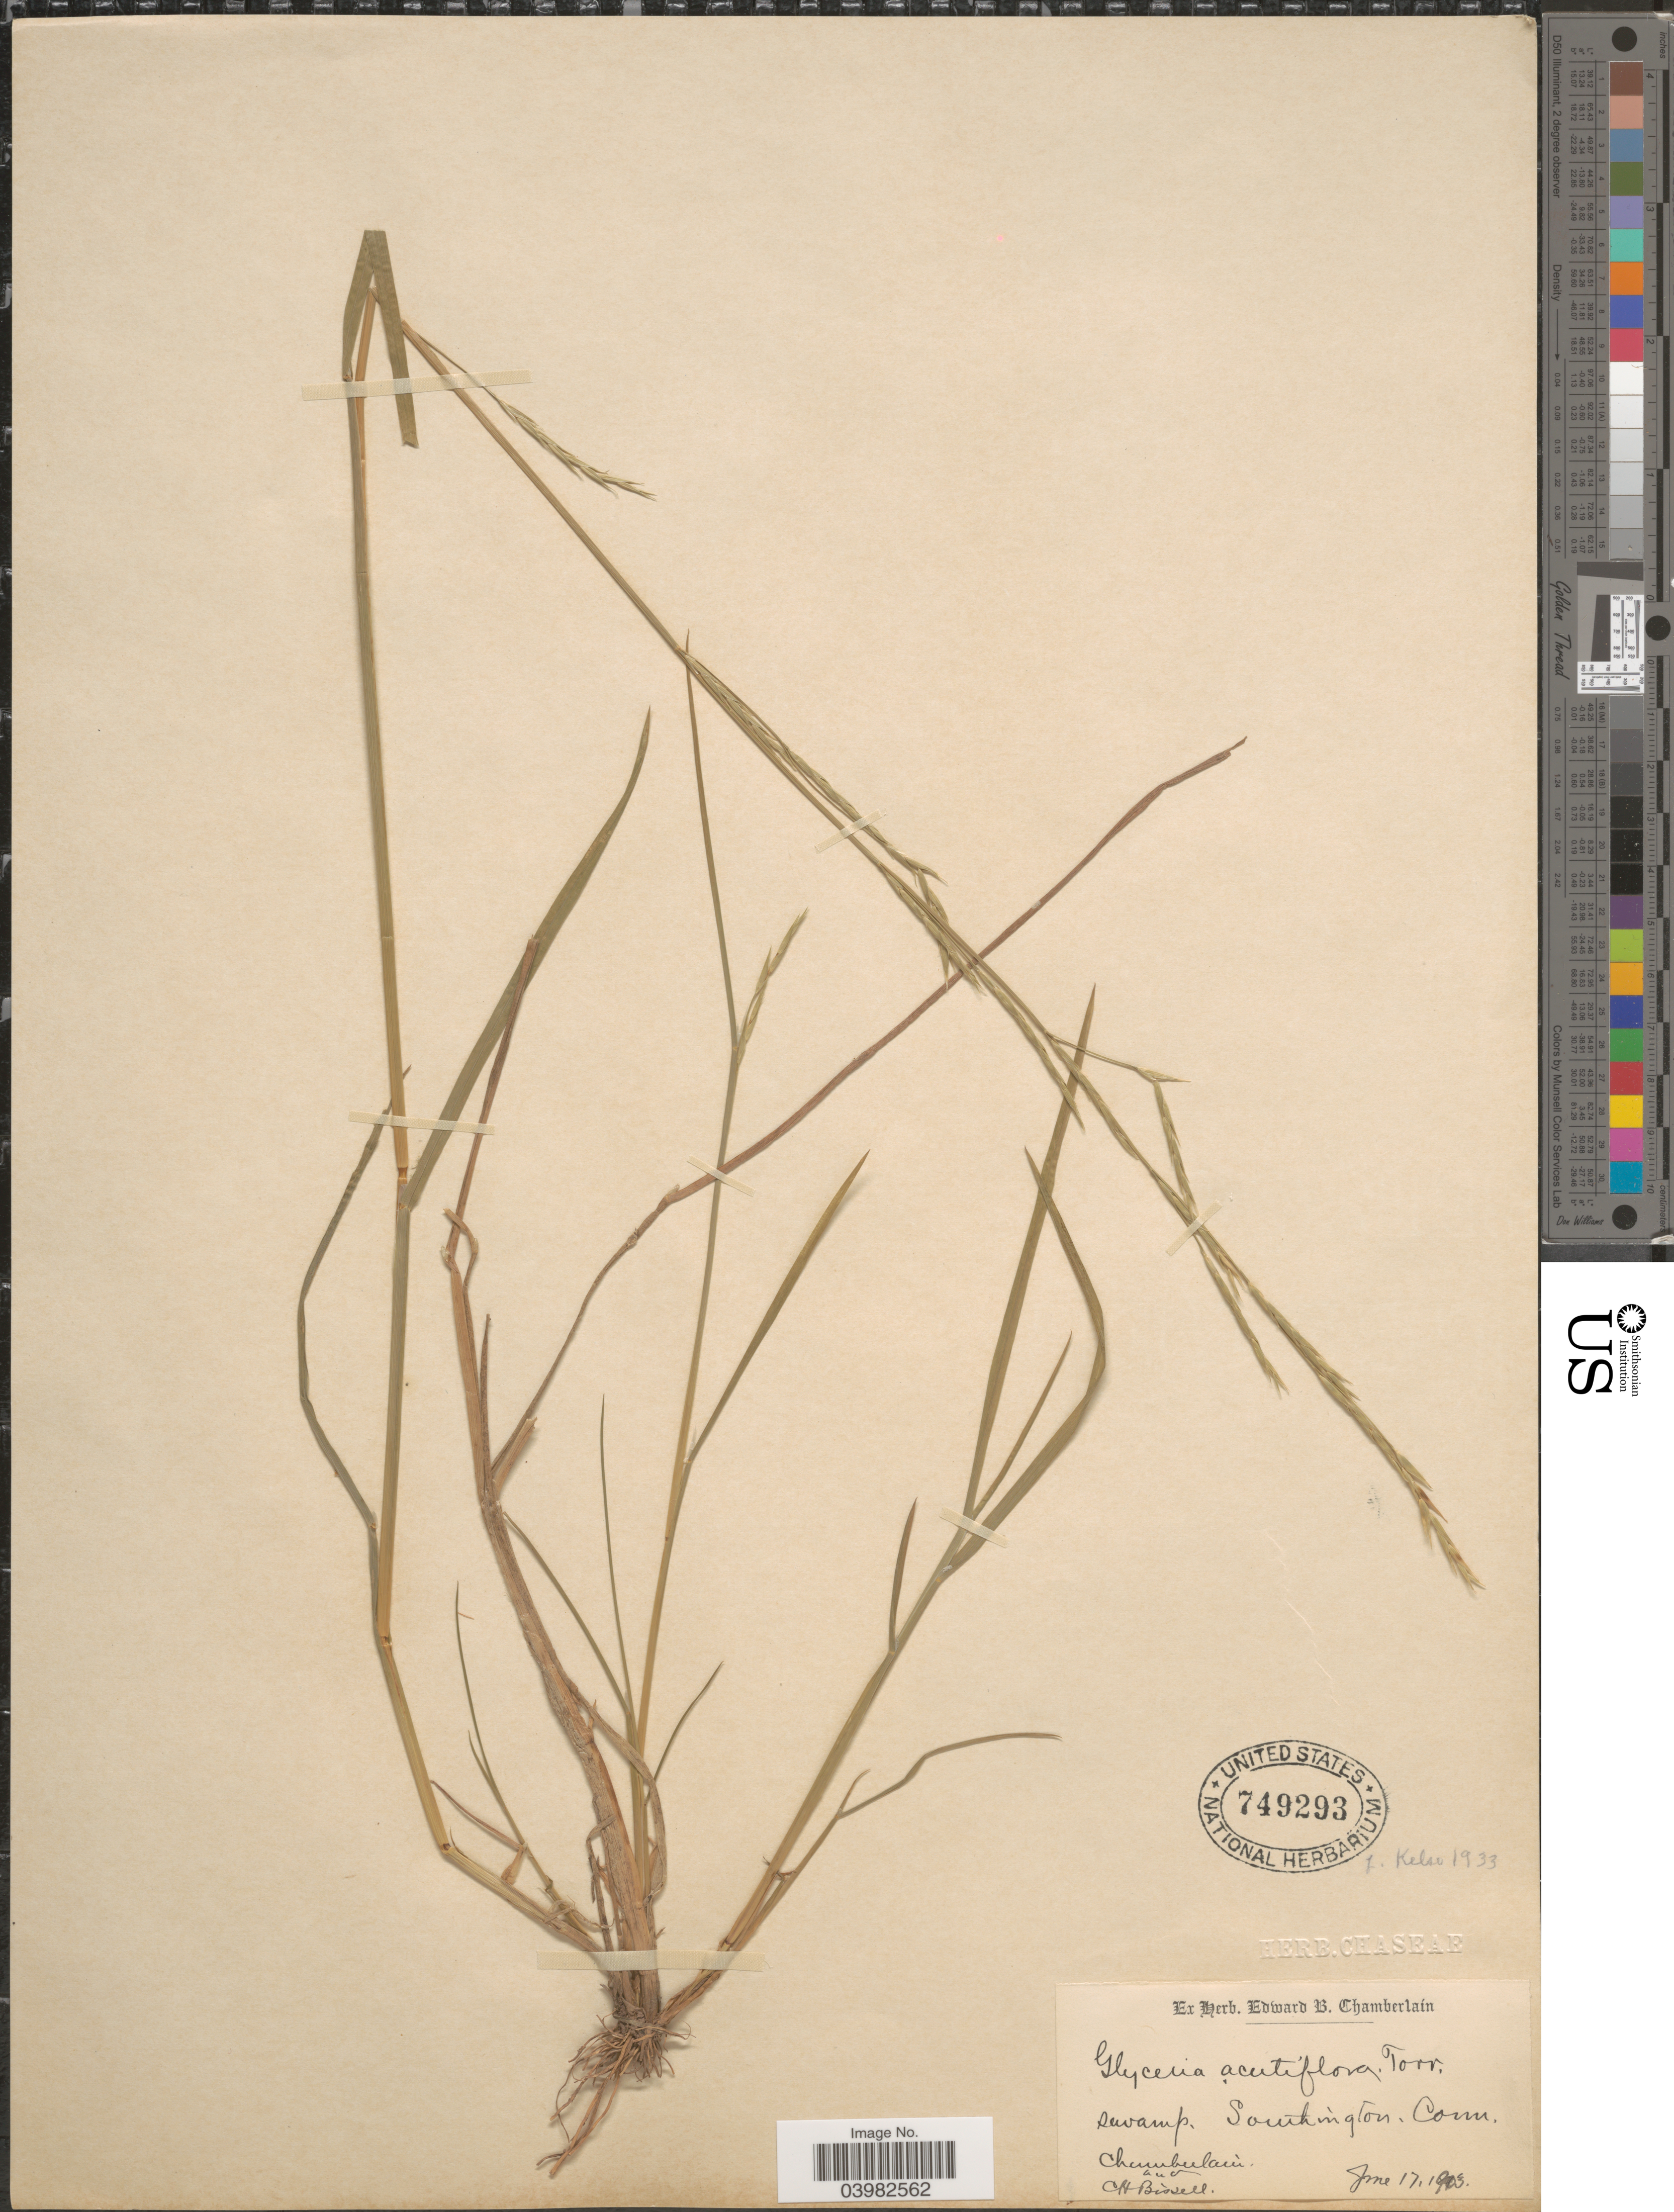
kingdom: Plantae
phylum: Tracheophyta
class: Liliopsida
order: Poales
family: Poaceae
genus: Glyceria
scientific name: Glyceria acutiflora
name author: Torr.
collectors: -. Chamberlain & C. Bissell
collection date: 1903-06-17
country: United States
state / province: Connecticut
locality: Southington.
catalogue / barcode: US 749293